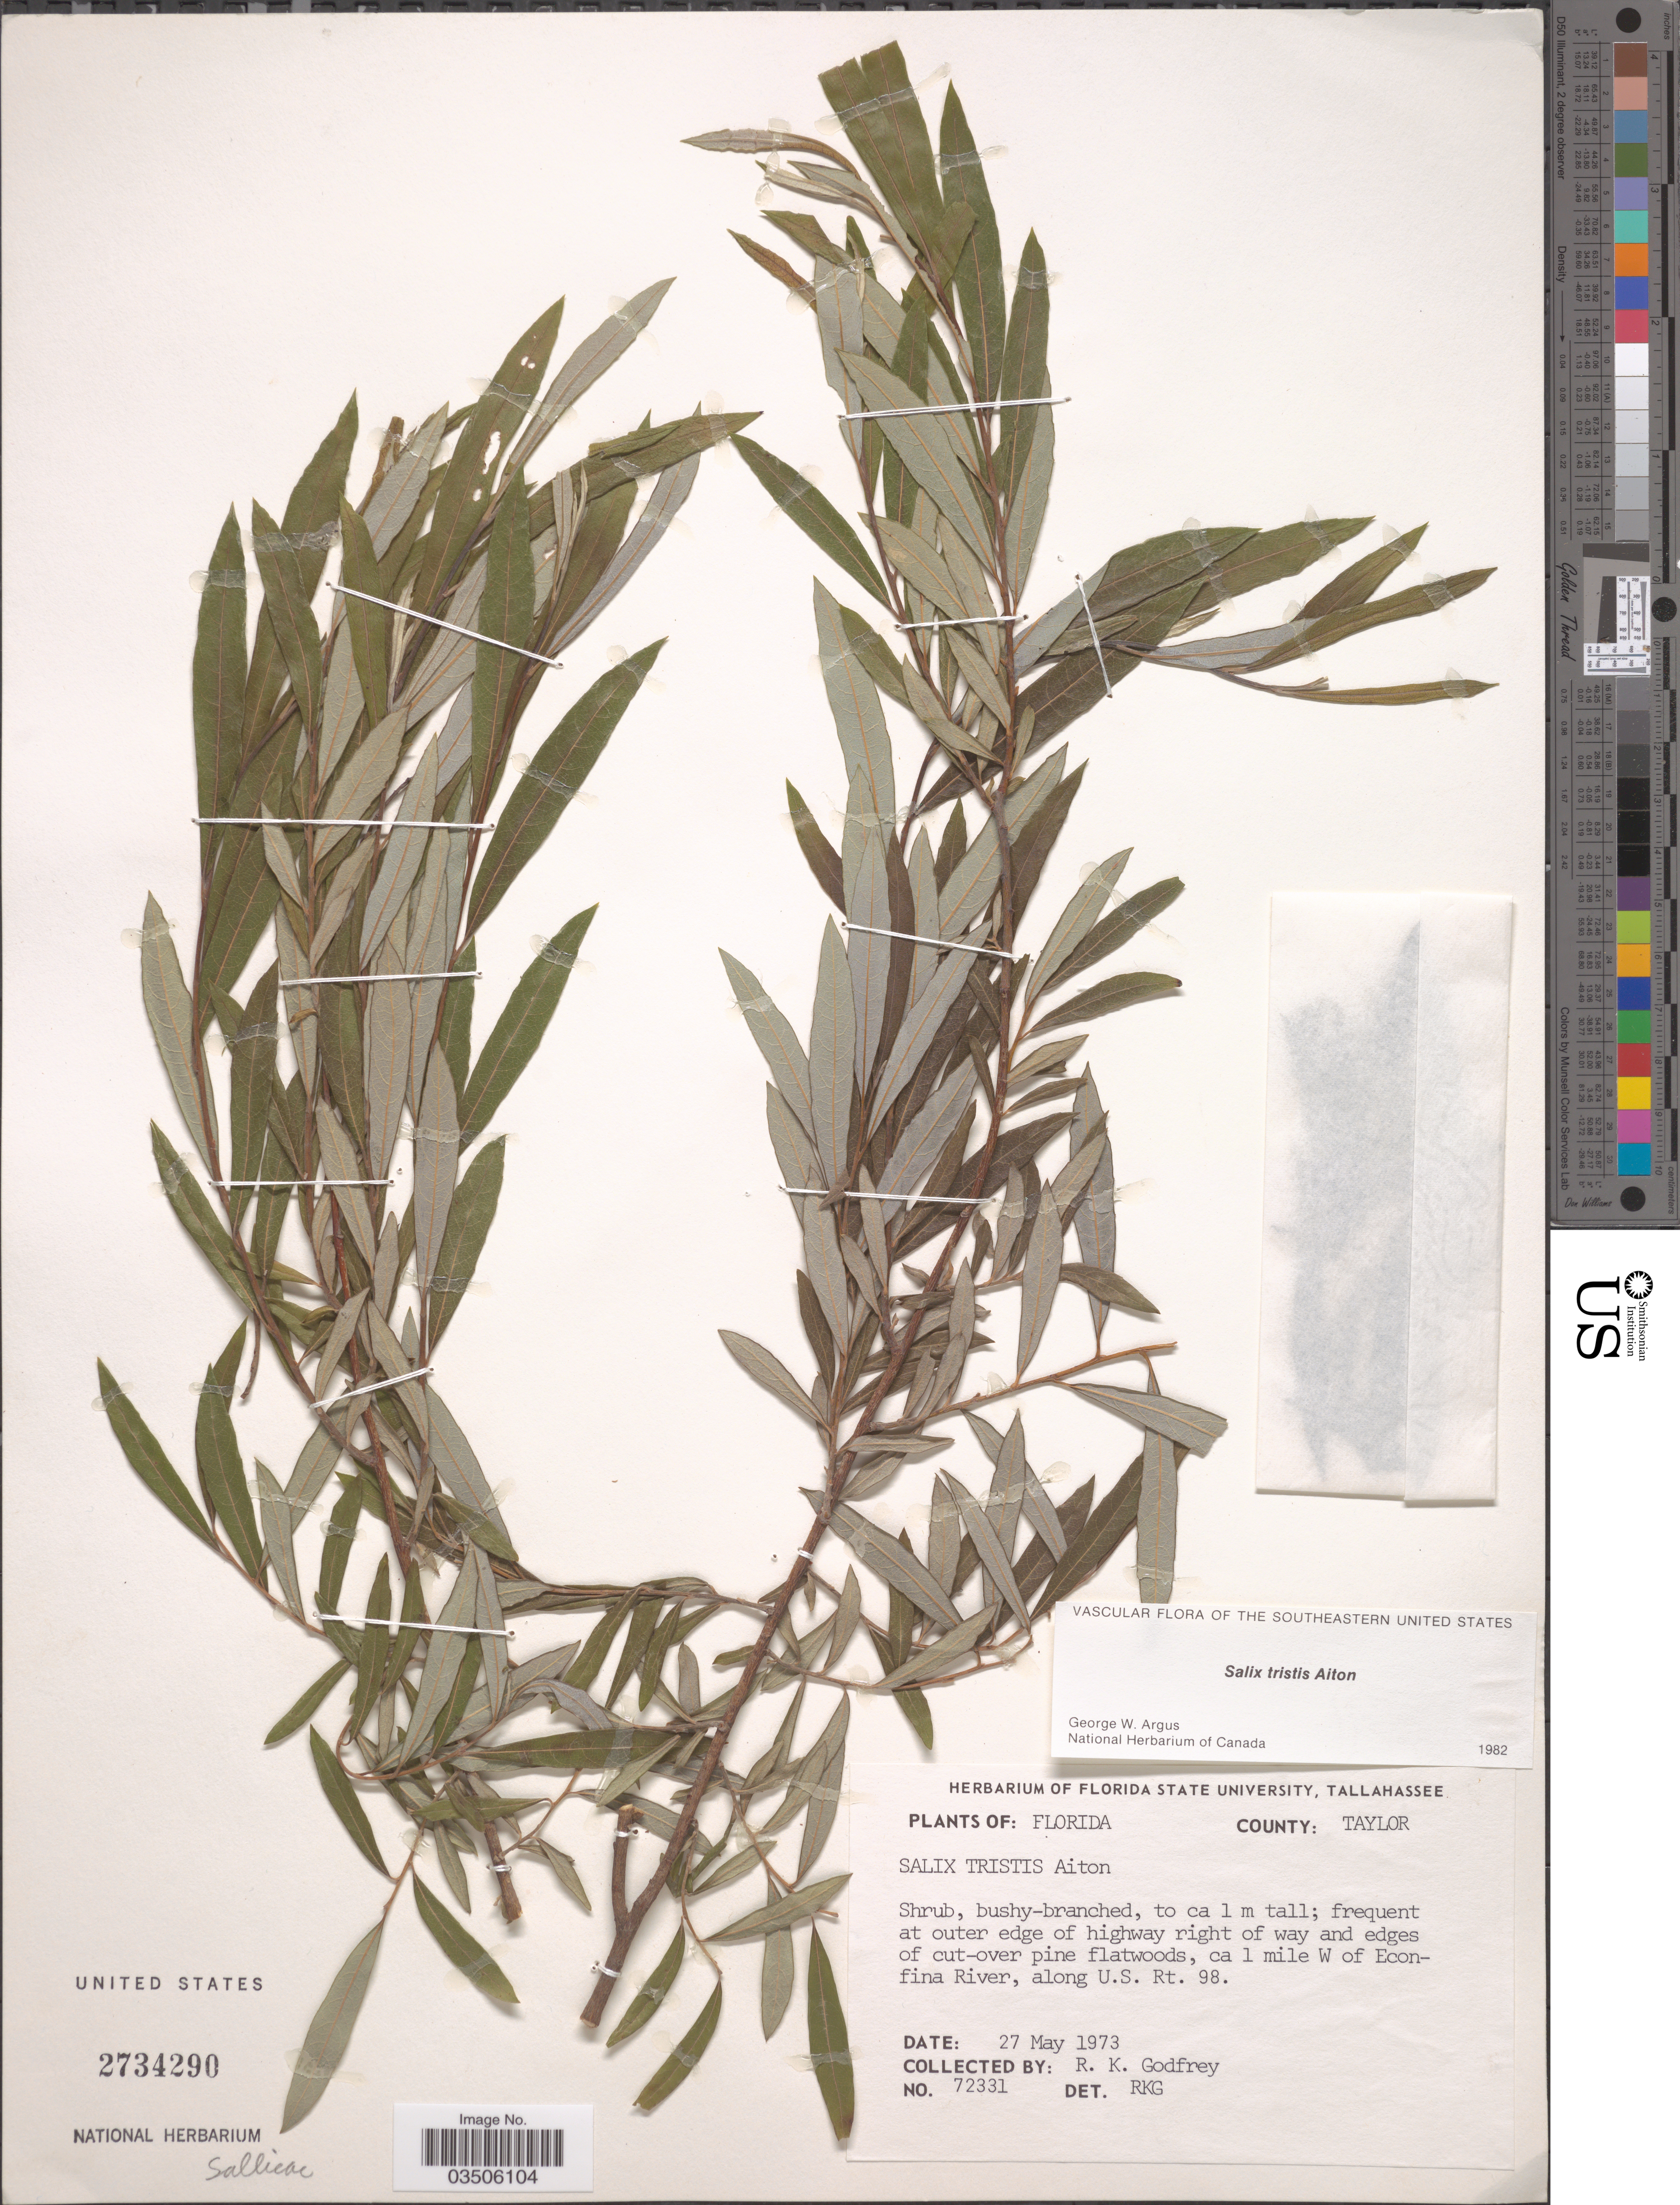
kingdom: Plantae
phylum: Tracheophyta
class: Magnoliopsida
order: Malpighiales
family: Salicaceae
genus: Salix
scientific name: Salix tristis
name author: Aiton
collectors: R. K. Godfrey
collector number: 72331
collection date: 1973-05-27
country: United States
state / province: Florida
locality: County: Taylor. Ca 1 mile W of Econfina River, along U. S. Rt. 98.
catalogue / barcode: US 2734290